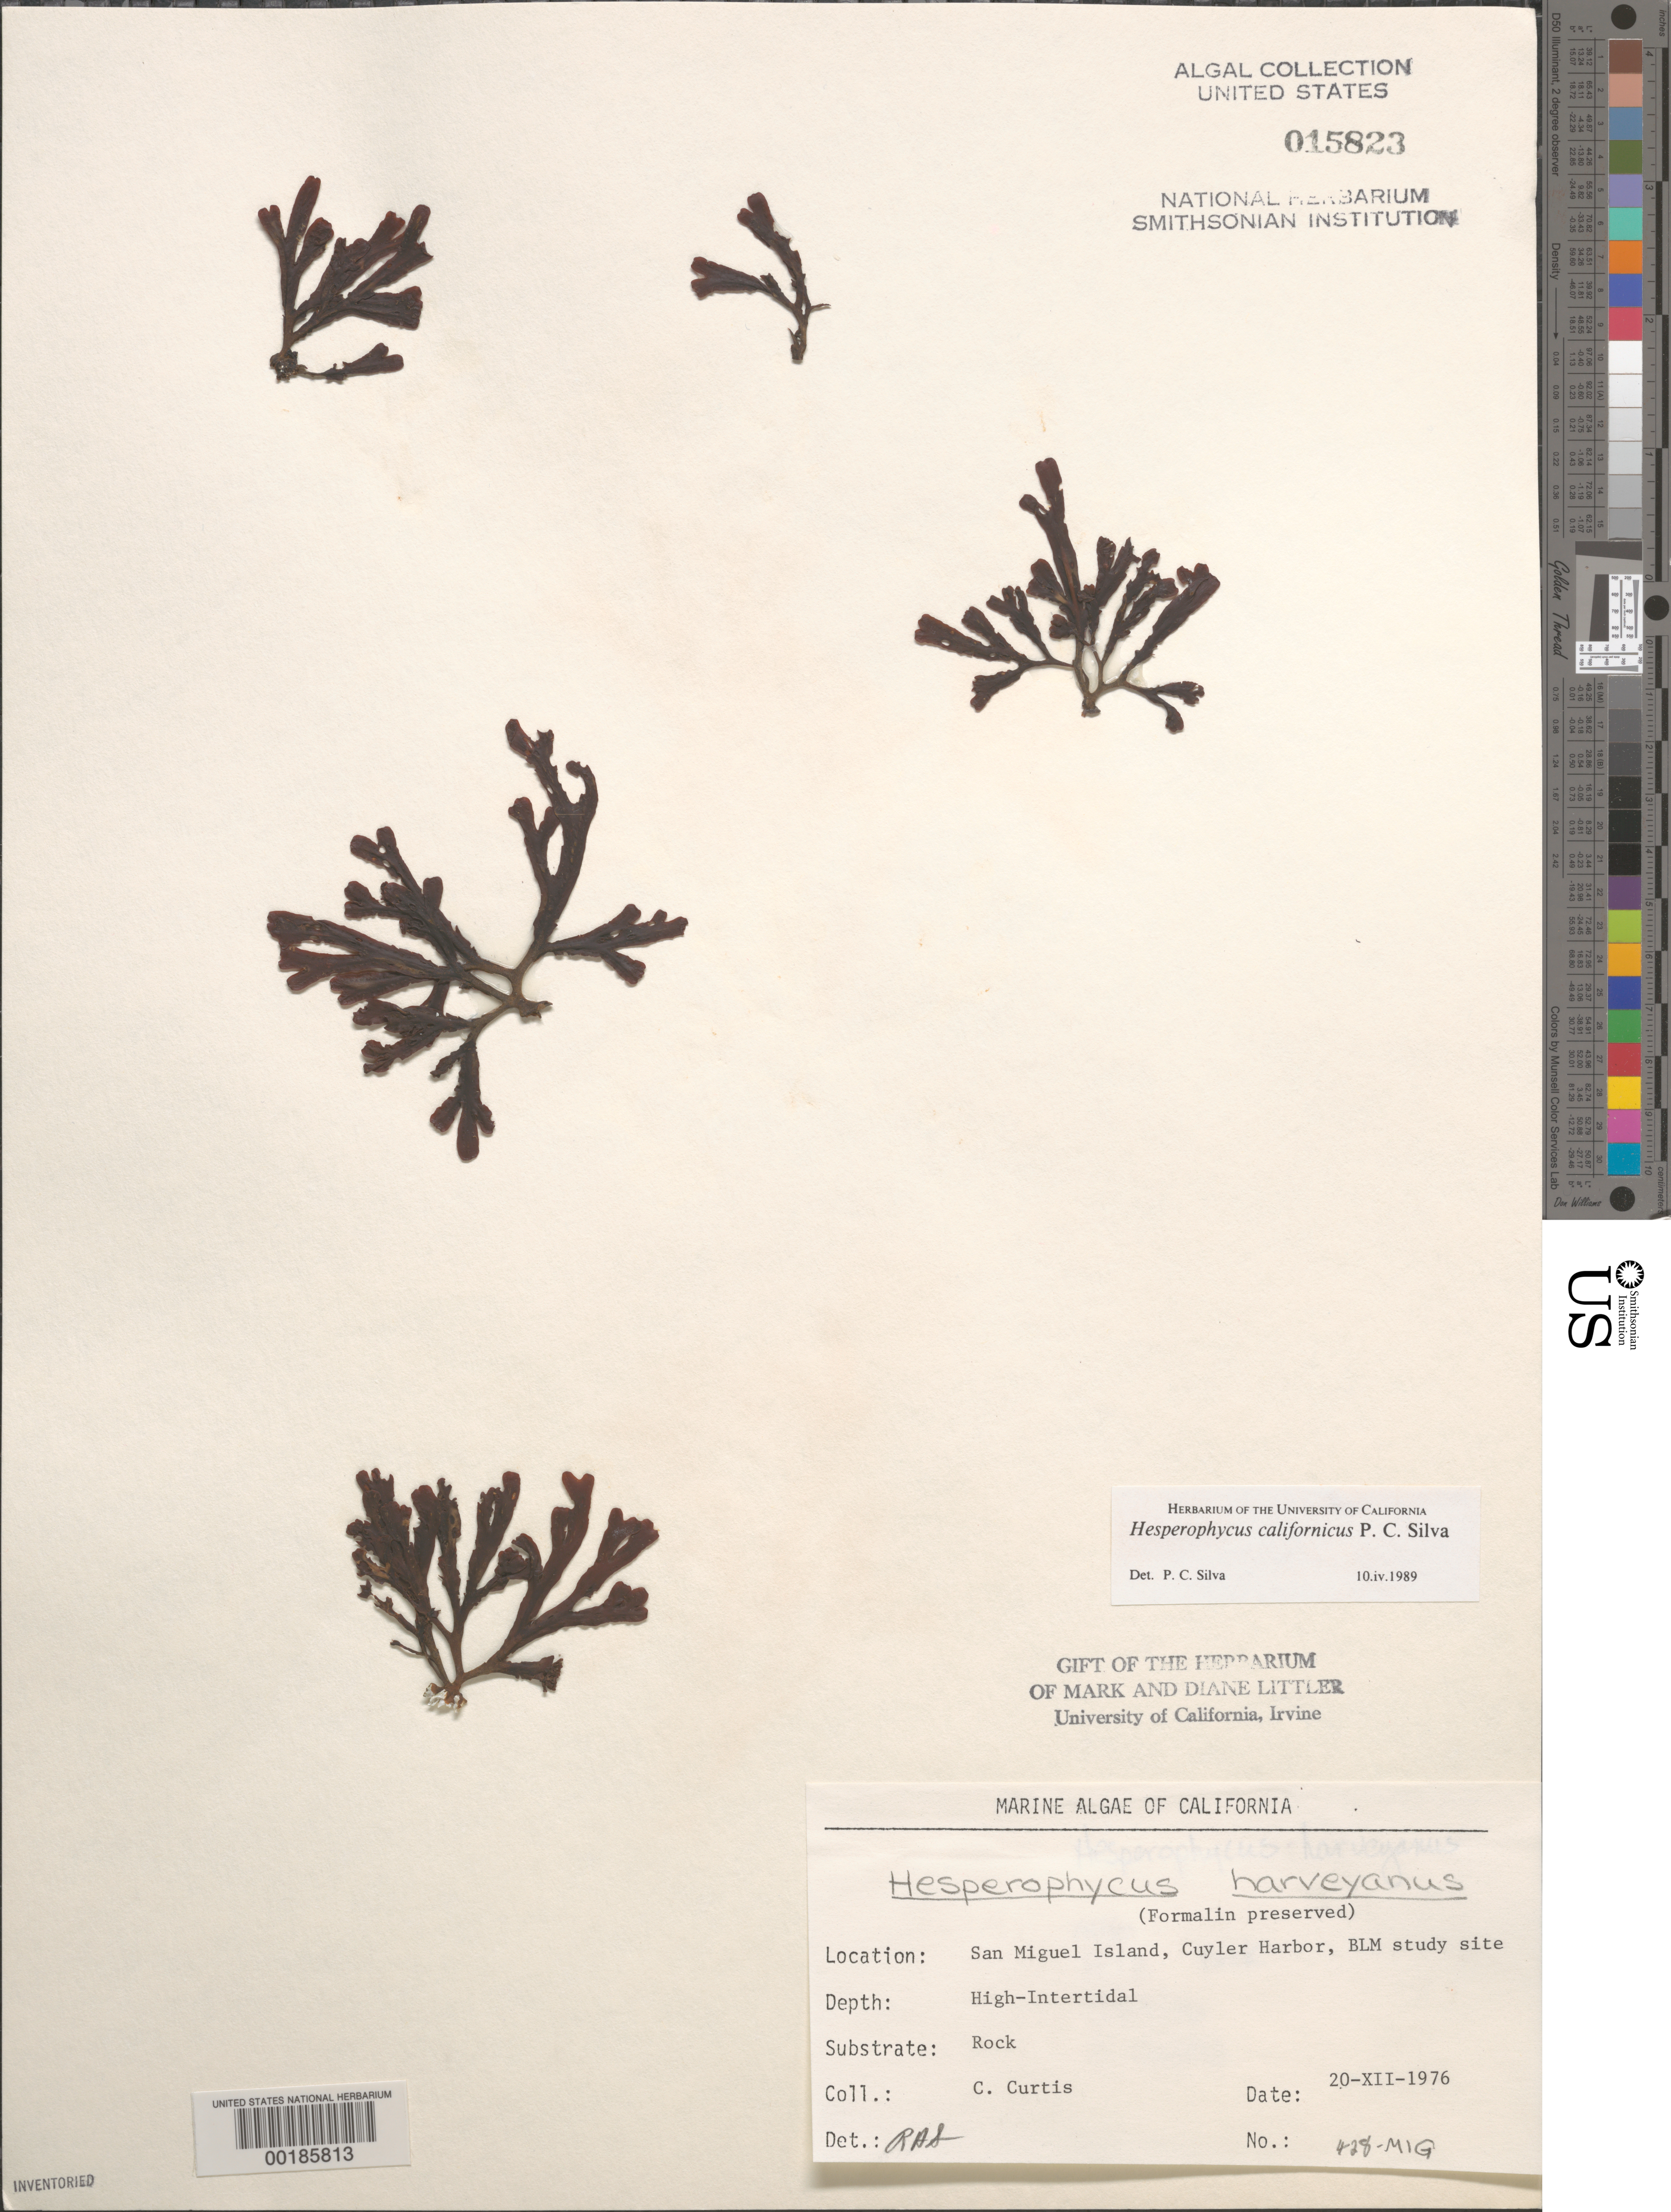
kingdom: Chromista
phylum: Ochrophyta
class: Phaeophyceae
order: Fucales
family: Fucaceae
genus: Hesperophycus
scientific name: Hesperophycus californicus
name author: P.C. Silva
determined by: Silva, P. C.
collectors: C. Curtis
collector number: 428-MIG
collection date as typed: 20 Dec 1976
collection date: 1976-12-20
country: United States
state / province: California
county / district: Santa Barbara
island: San Miguel Island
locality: Cuyler Harbor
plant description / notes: BLM-SOCALBIGHT Rocky Intertidal Survey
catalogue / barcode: US 15823